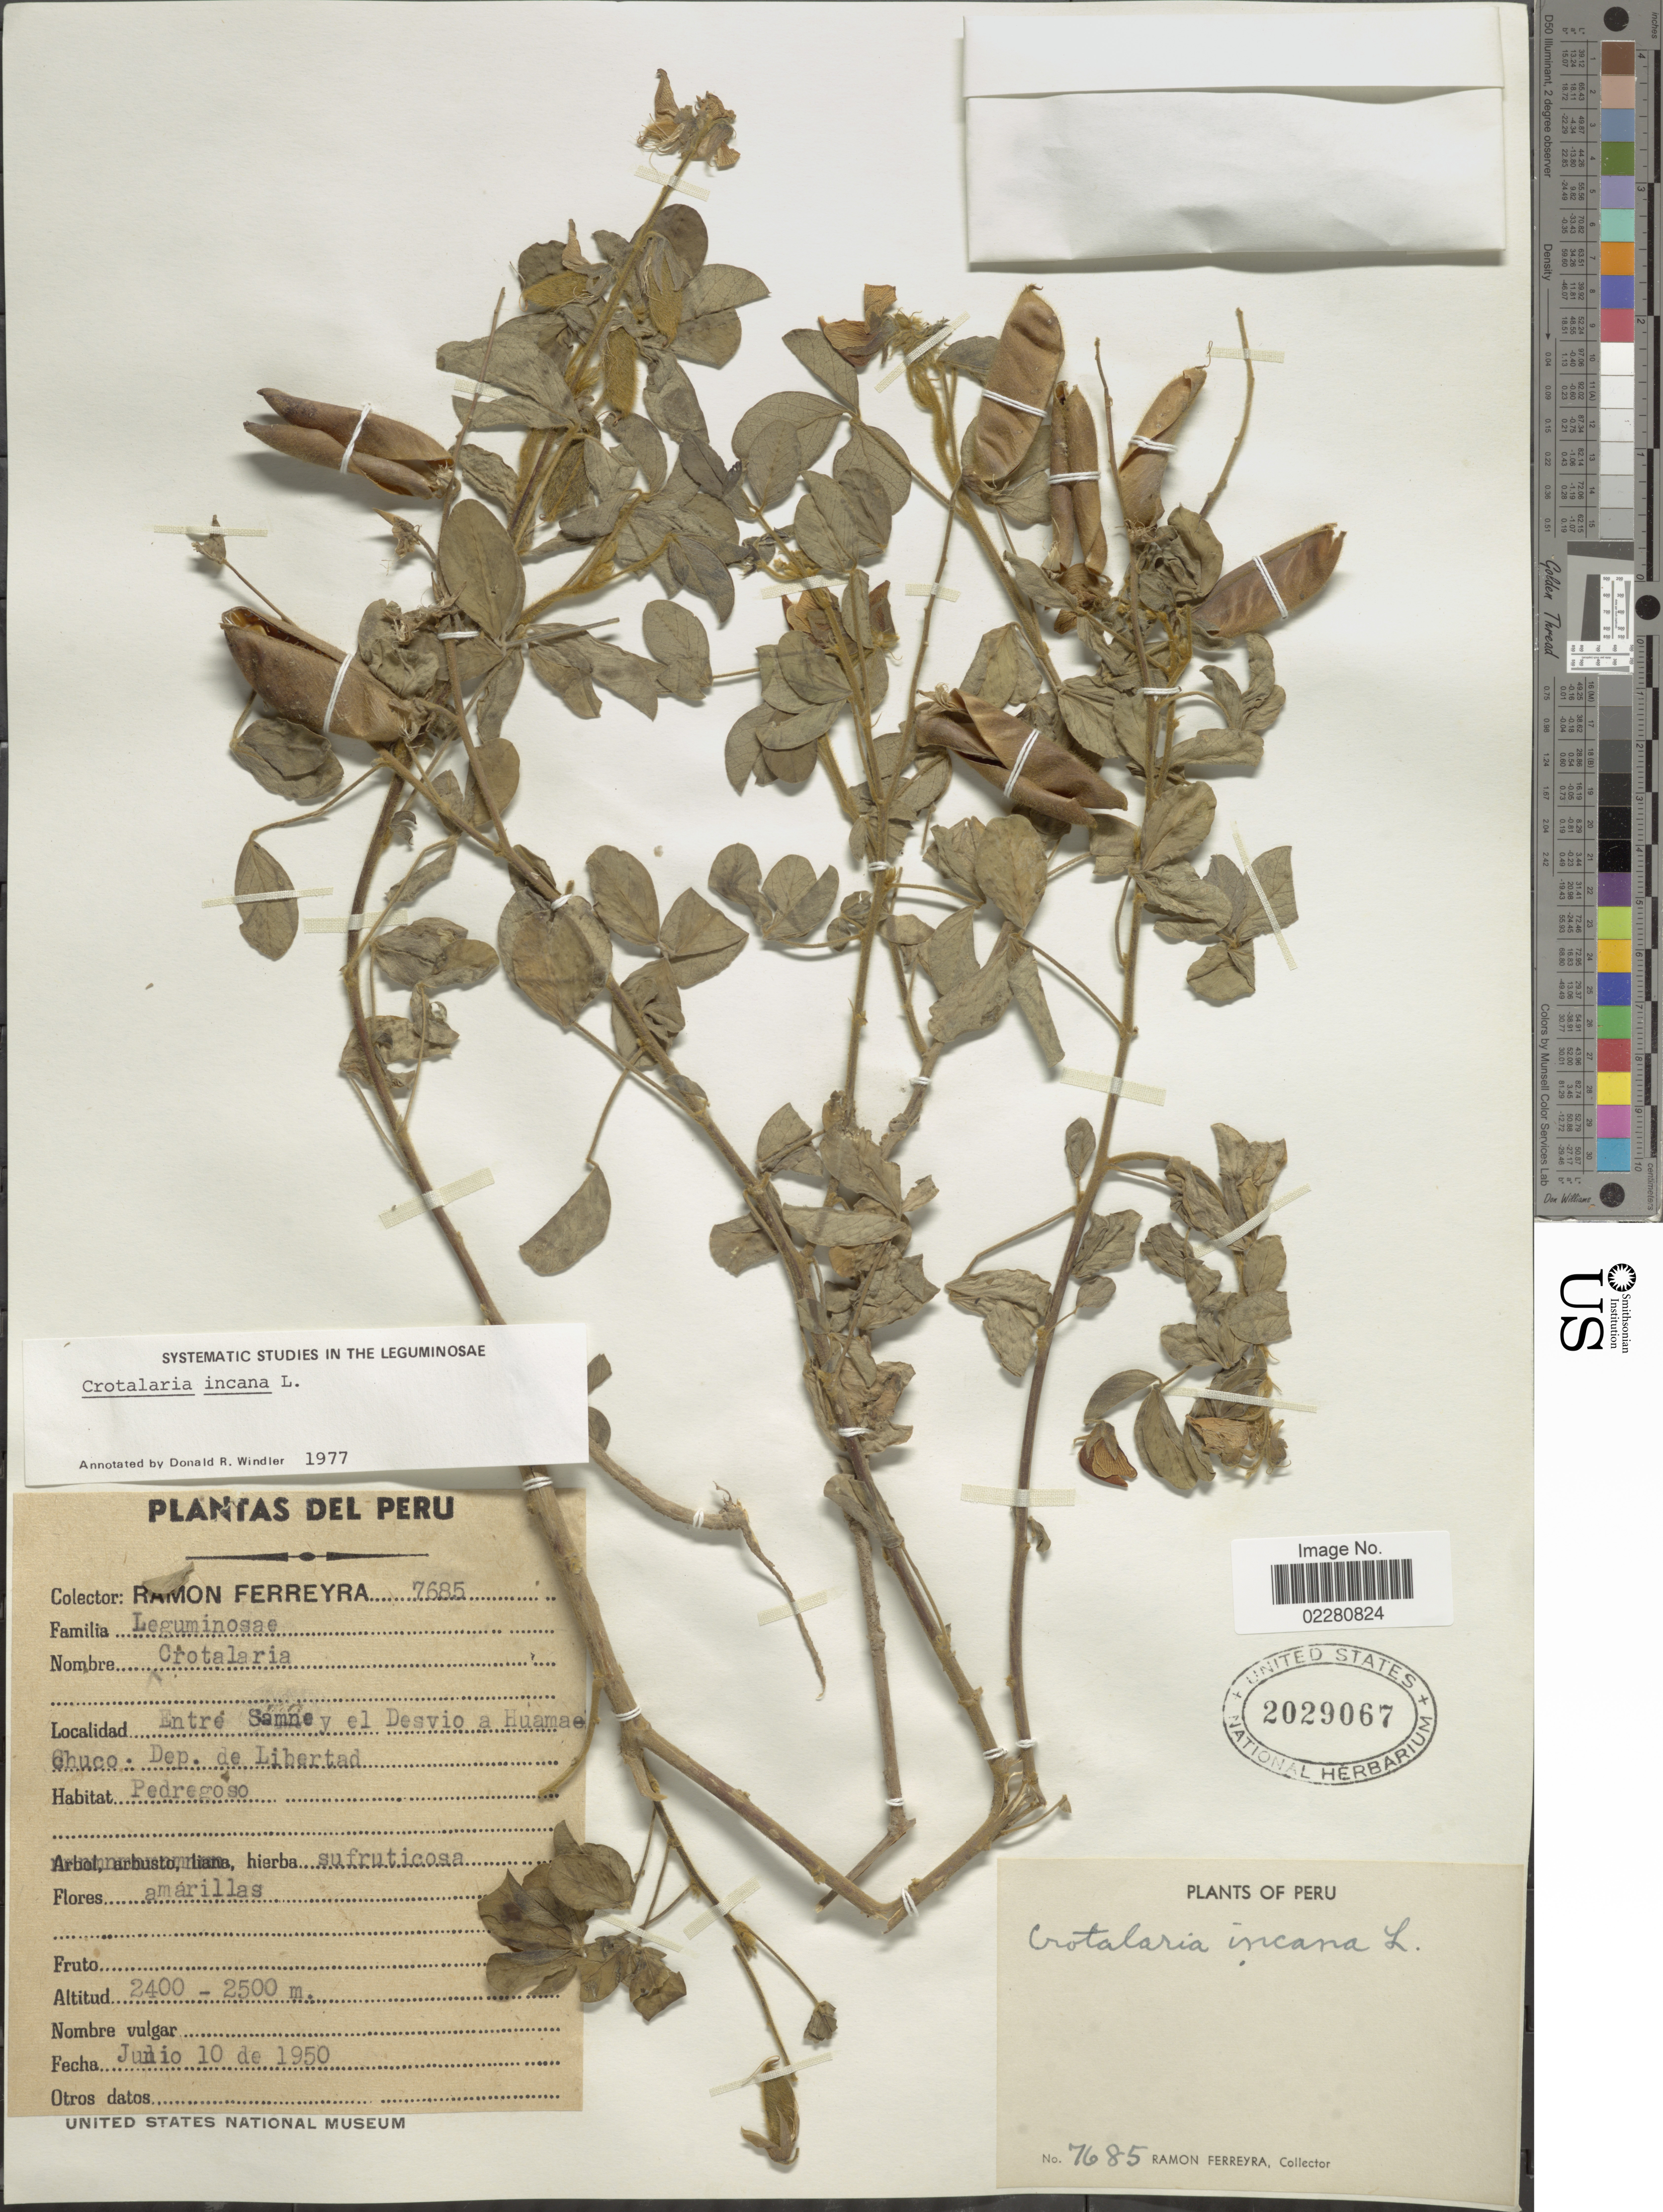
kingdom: Plantae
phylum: Tracheophyta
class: Magnoliopsida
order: Fabales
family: Fabaceae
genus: Crotalaria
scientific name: Crotalaria incana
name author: L.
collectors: R. A. Ferreyra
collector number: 7685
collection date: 1950-06-10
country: Peru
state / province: La Libertad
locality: Entre Samne y el Desvio a Huamae Chuco. Dep. de Libertad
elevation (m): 2400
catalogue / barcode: US 2029067